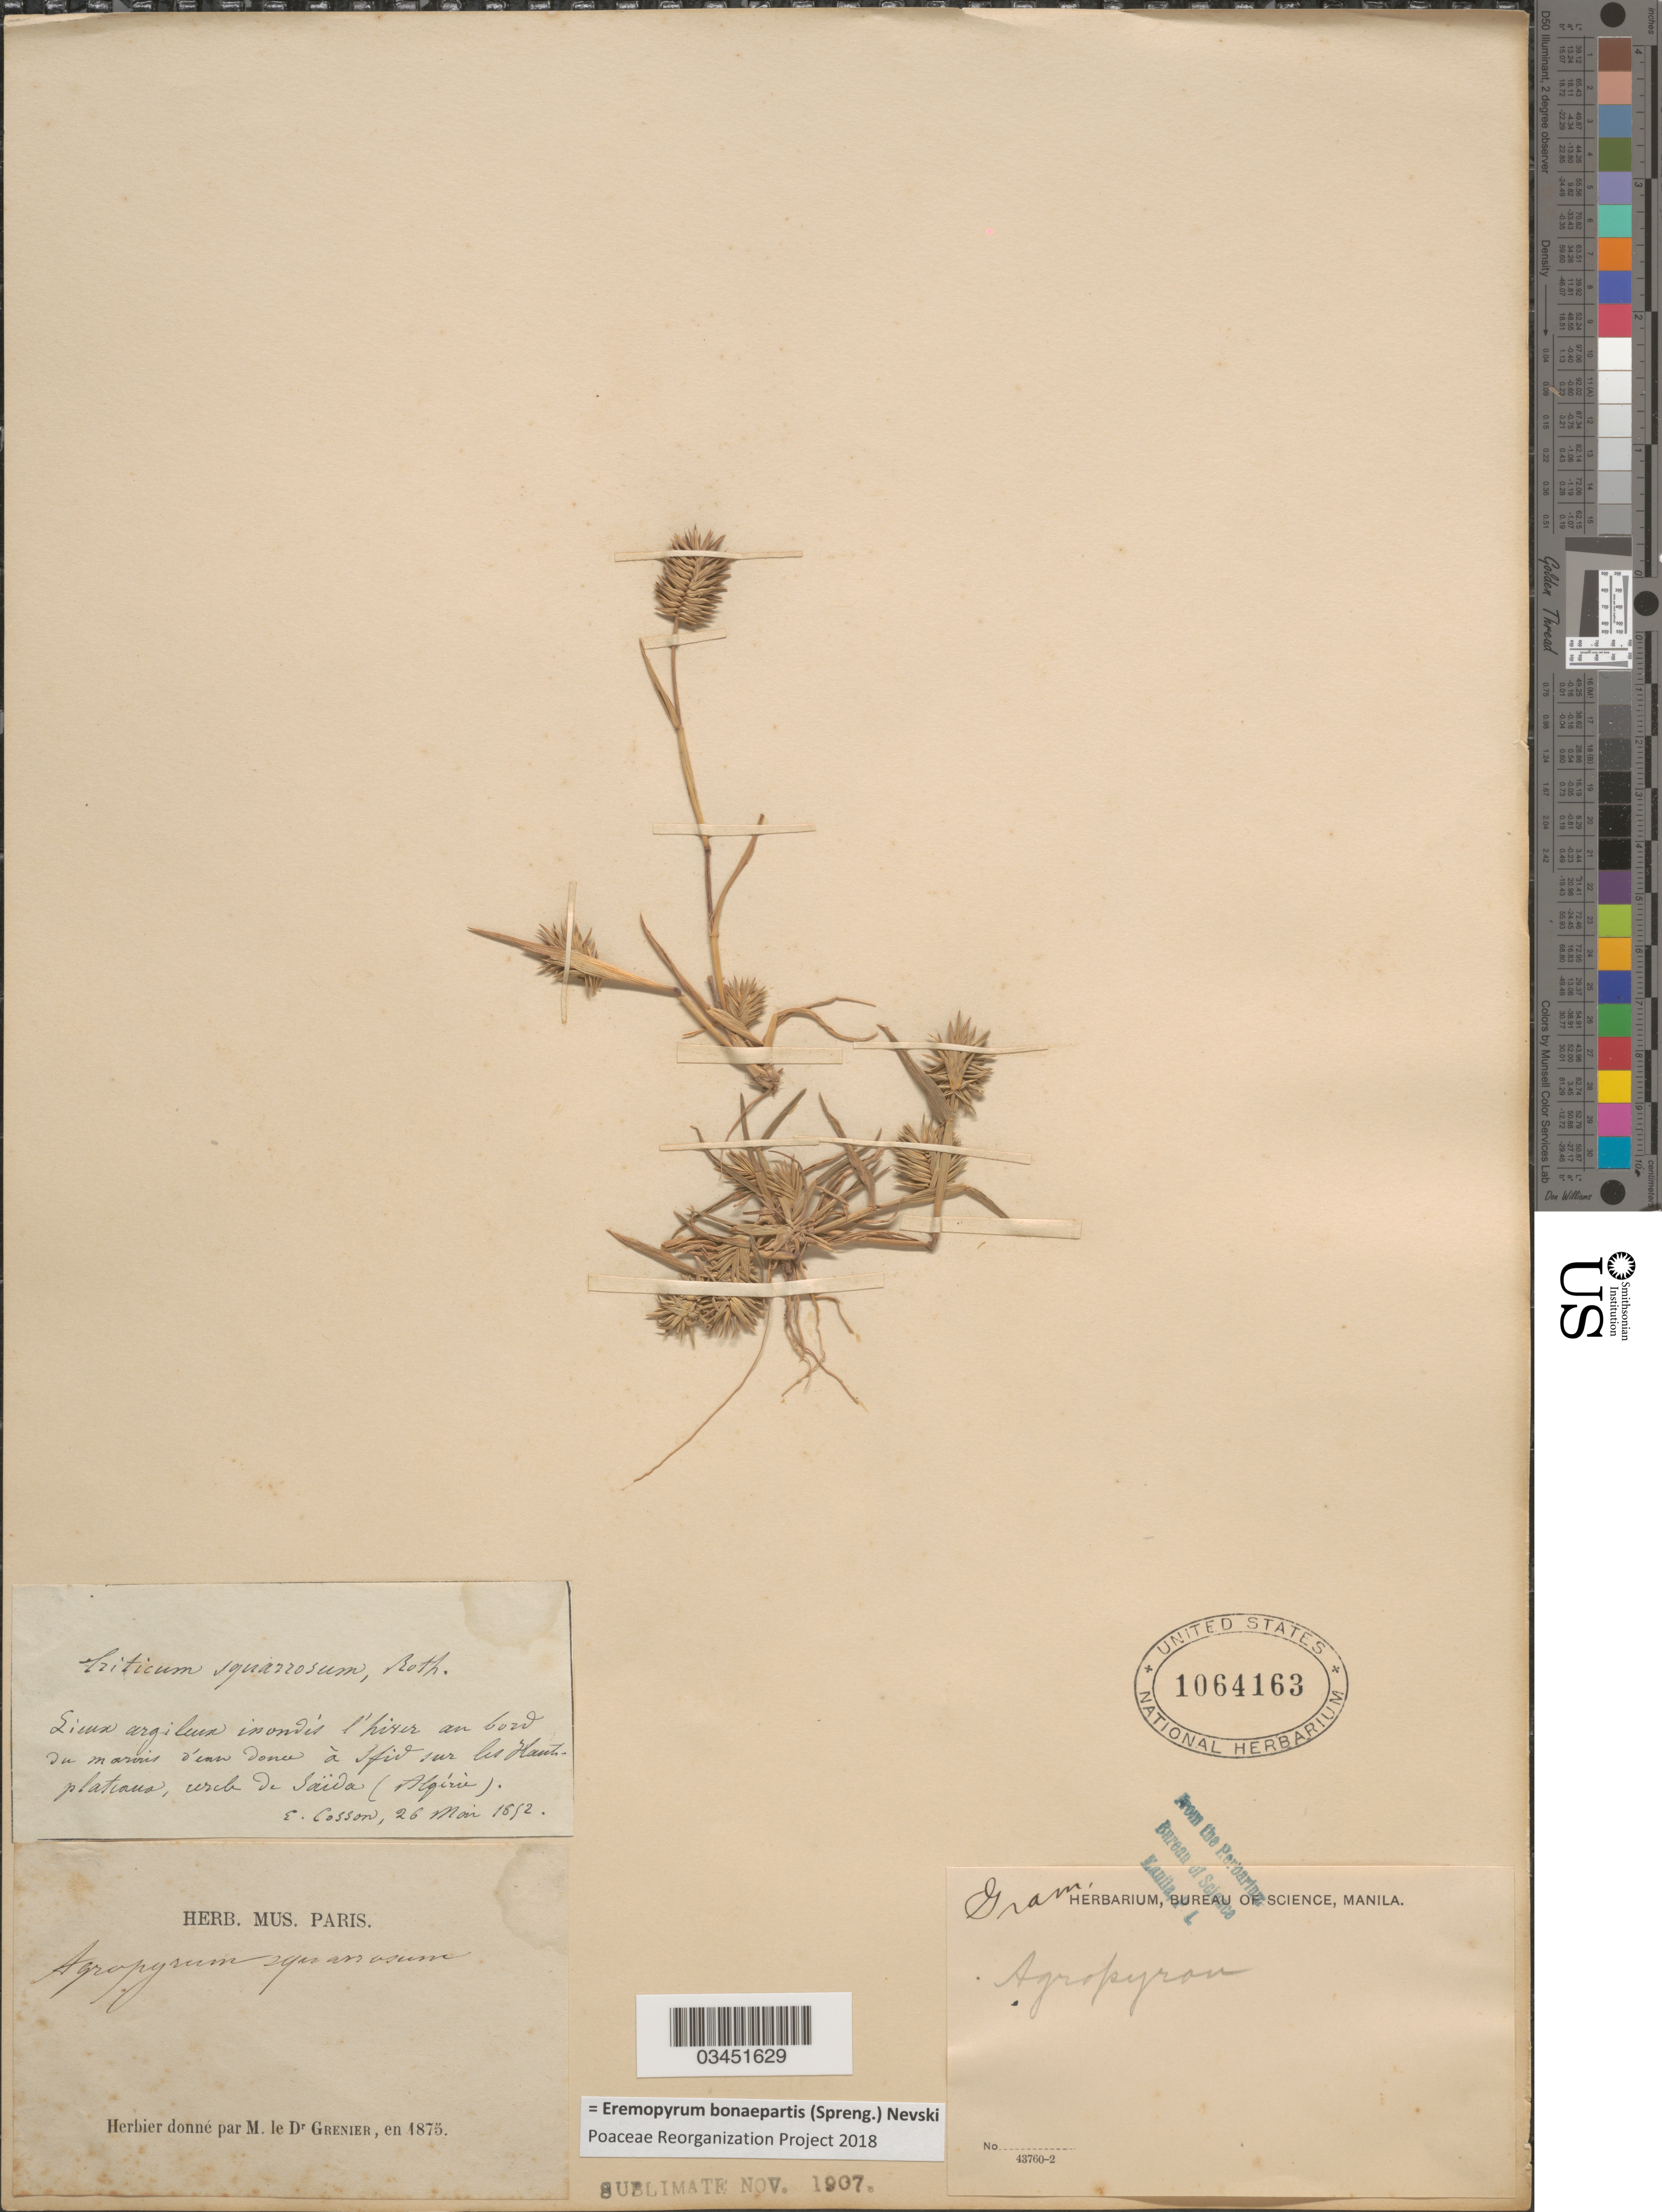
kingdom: Plantae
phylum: Tracheophyta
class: Liliopsida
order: Poales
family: Poaceae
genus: Eremopyrum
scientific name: Eremopyrum bonaepartis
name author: (Spreng.) Nevski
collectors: E. Cosson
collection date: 1852-05-26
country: Algeria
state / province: Saïda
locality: Lieux argileux inondés l'hiver au bord du marais d'un donce à Ifid sur les Hautes platano, ureb de Saïda.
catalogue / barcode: US 1064163